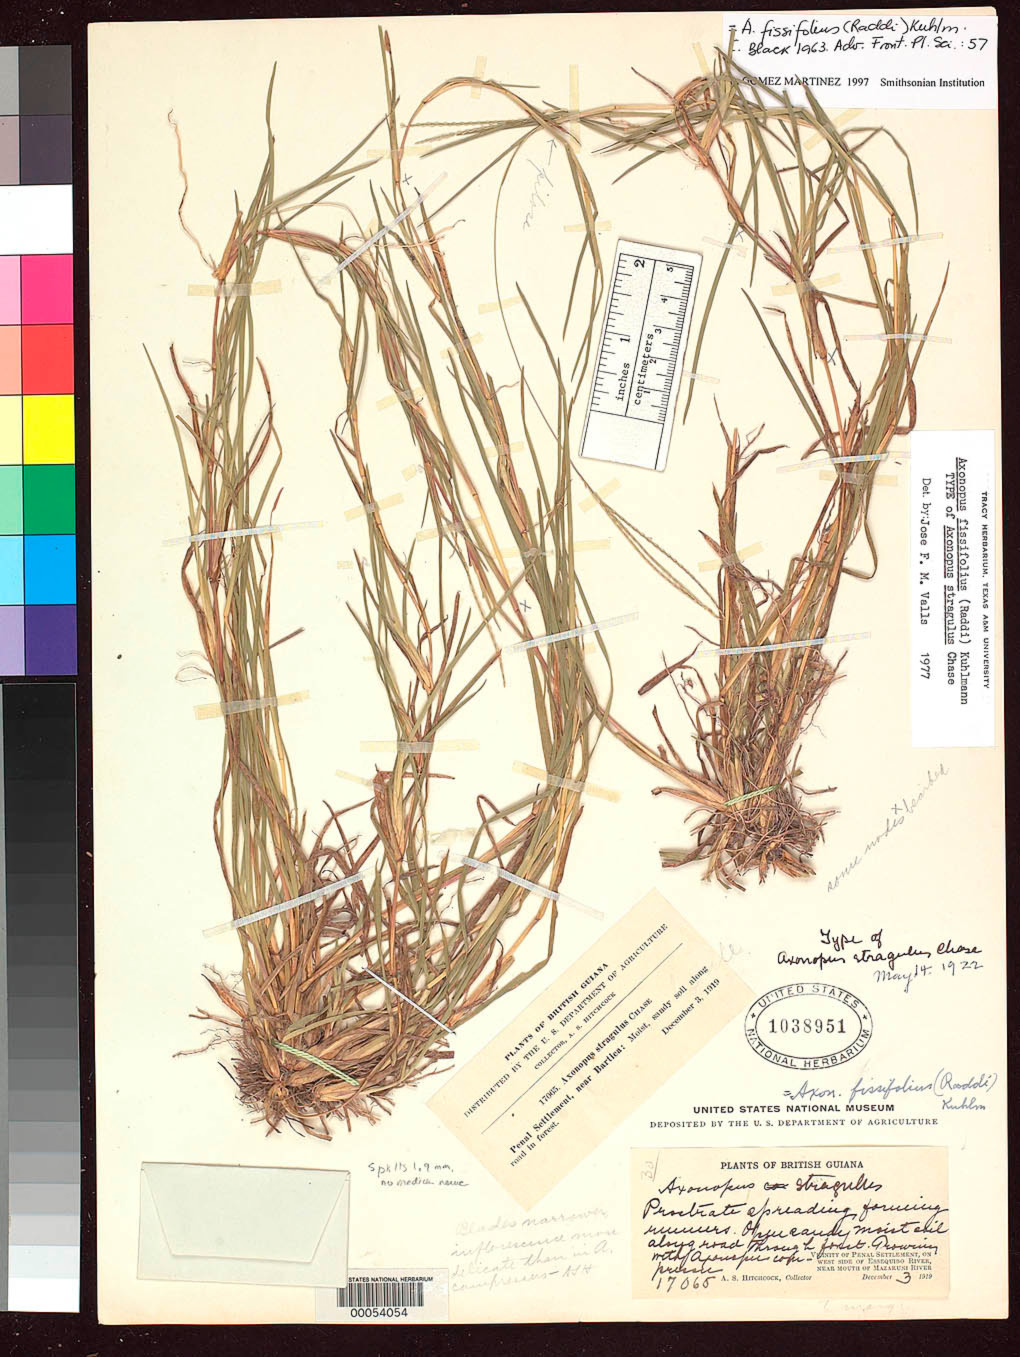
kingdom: Plantae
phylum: Tracheophyta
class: Liliopsida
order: Poales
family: Poaceae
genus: Axonopus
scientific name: Axonopus stragulus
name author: Chase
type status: Holotype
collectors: A. S. Hitchcock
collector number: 17065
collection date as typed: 03 Dec 1919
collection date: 1919-12-03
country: Guyana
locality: Near mouth of Mazaruni River, near Bartica, vicinity of penal settlement, W side of Essequibo River.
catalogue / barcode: US 1038951